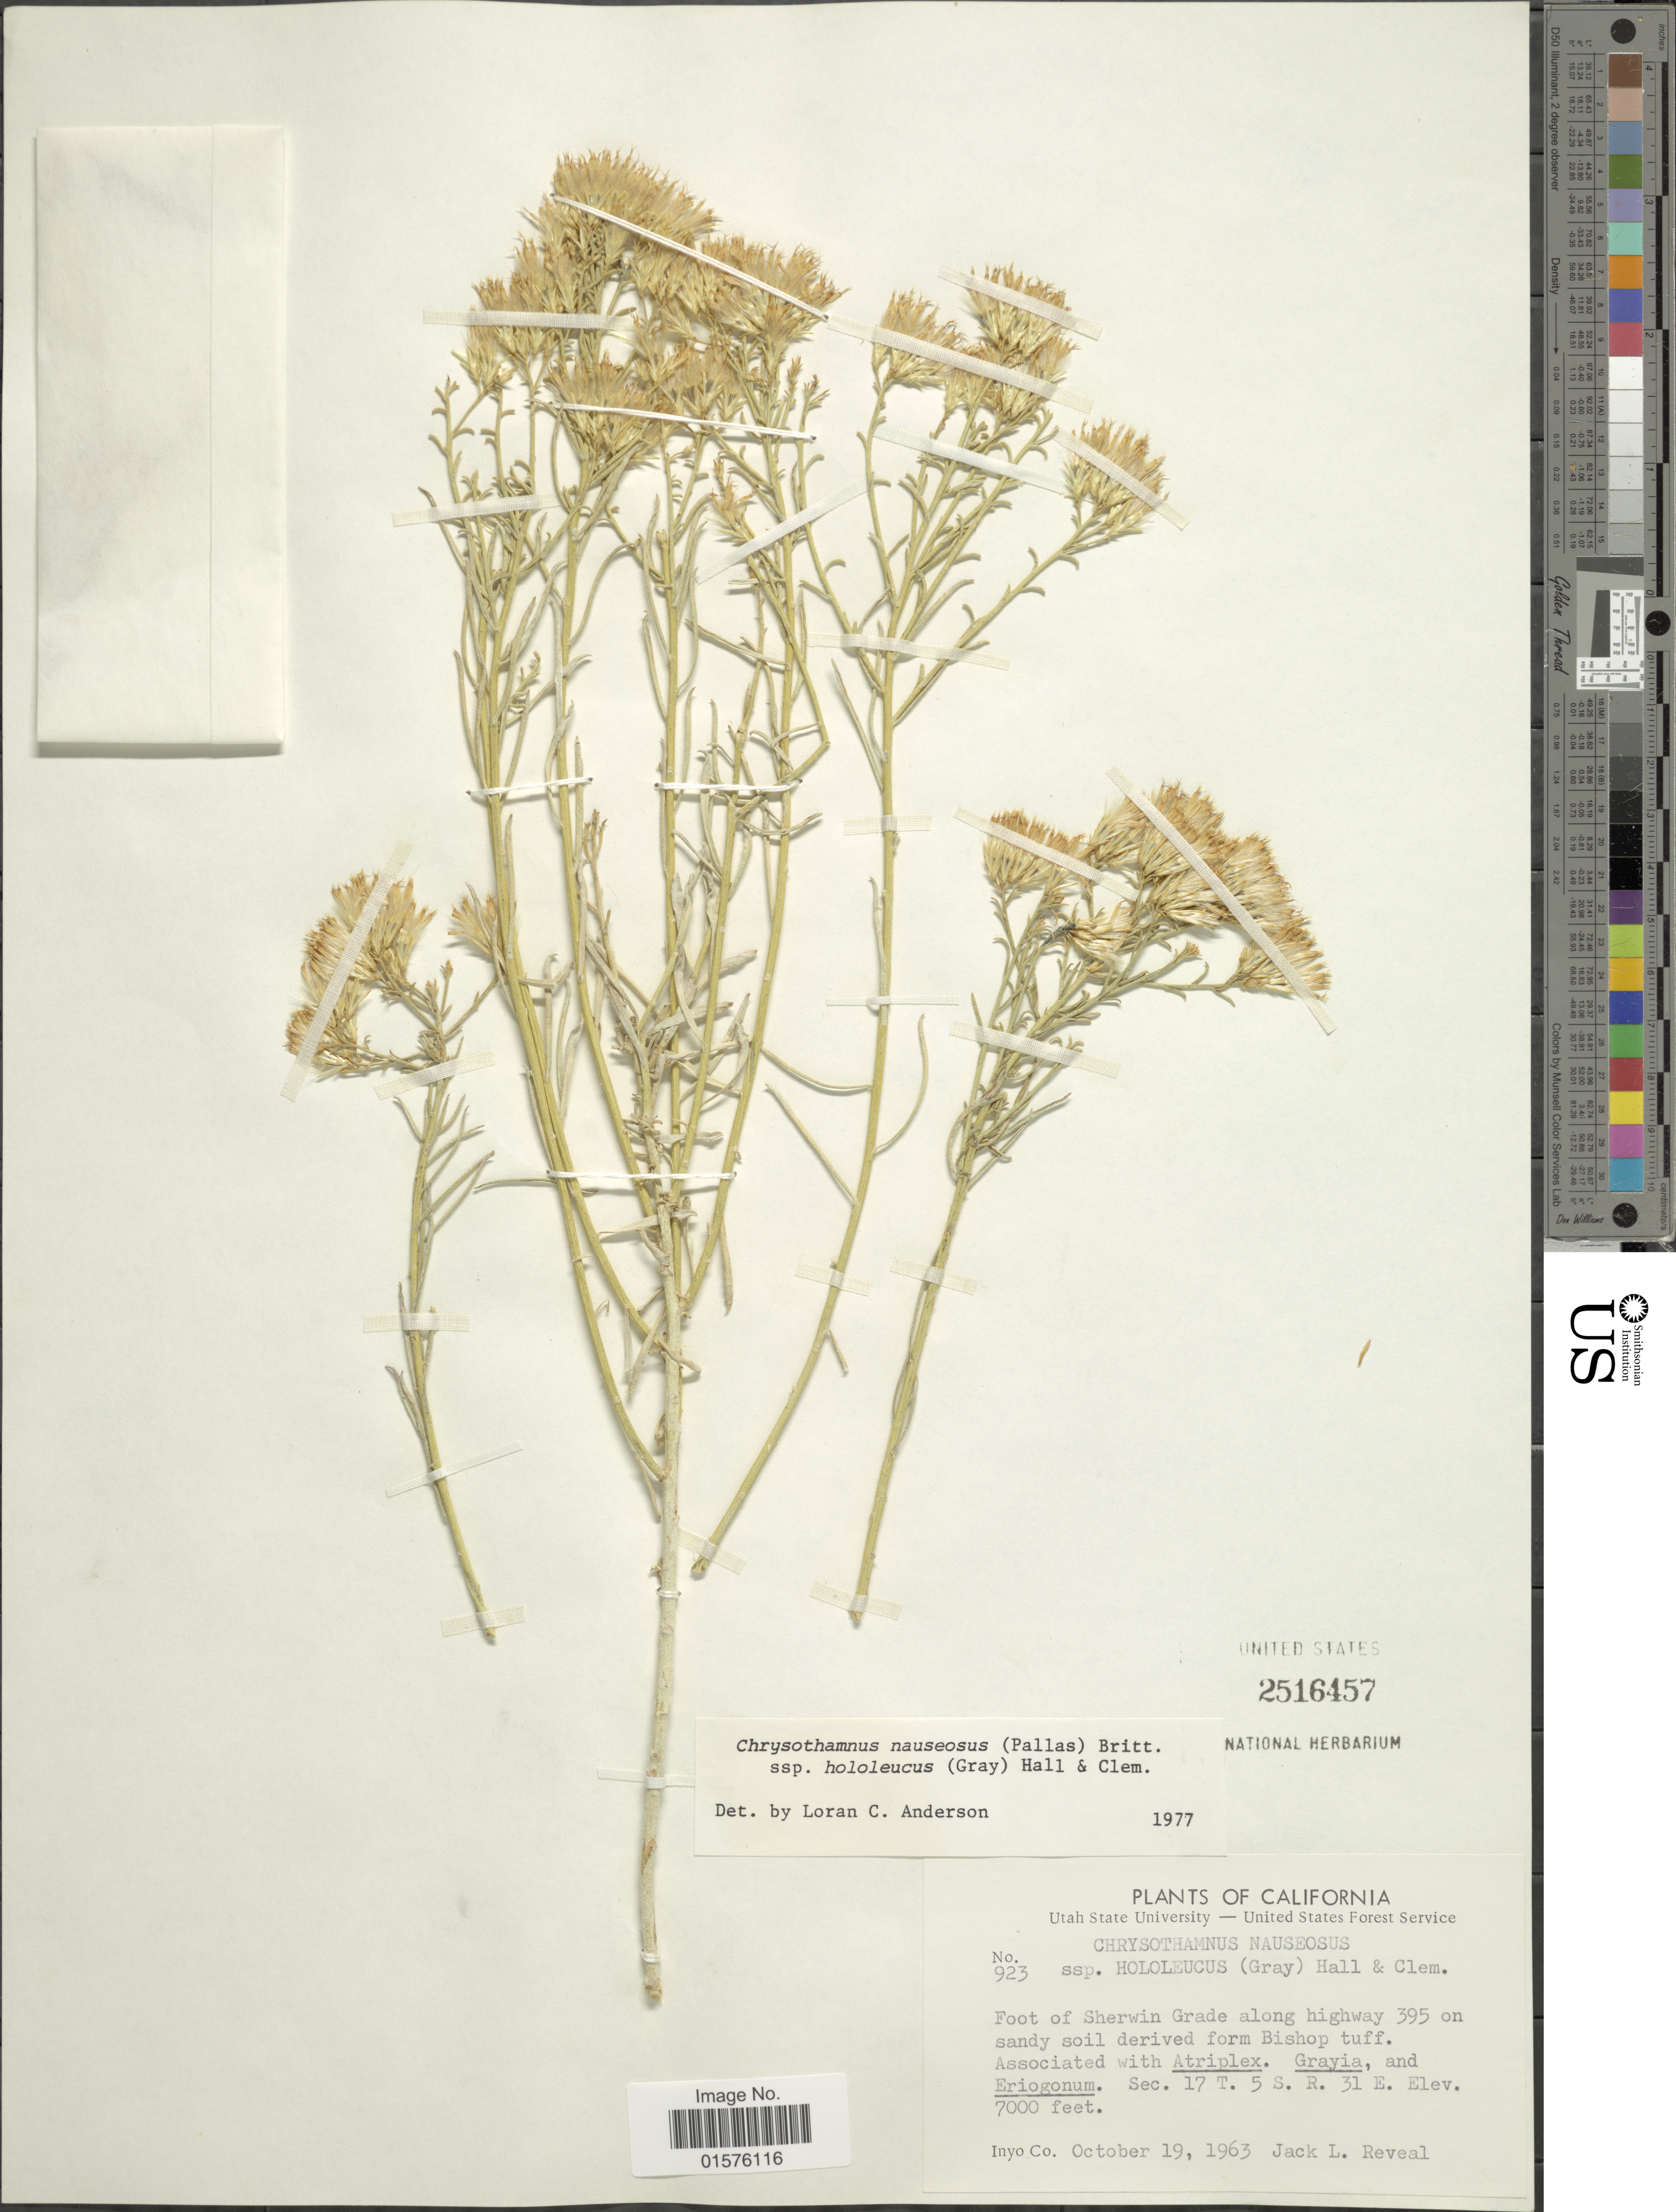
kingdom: Plantae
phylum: Tracheophyta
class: Magnoliopsida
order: Asterales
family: Asteraceae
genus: Ericameria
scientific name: Ericameria nauseosa var. hololeuca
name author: (A. Gray) G.L. Nesom & G.I. Baird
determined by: Urbatsch, Lowell E., Curator (LSU), Louisiana State University (UNITED STATES)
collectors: J. L. Reveal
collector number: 923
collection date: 1963-10-19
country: United States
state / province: California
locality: Foot of Sherwin Grade aling highway 395 on sandy soil derived from Bishop tuff. Sec. 17T.5S. R.31E.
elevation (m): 2134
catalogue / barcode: US 2516457